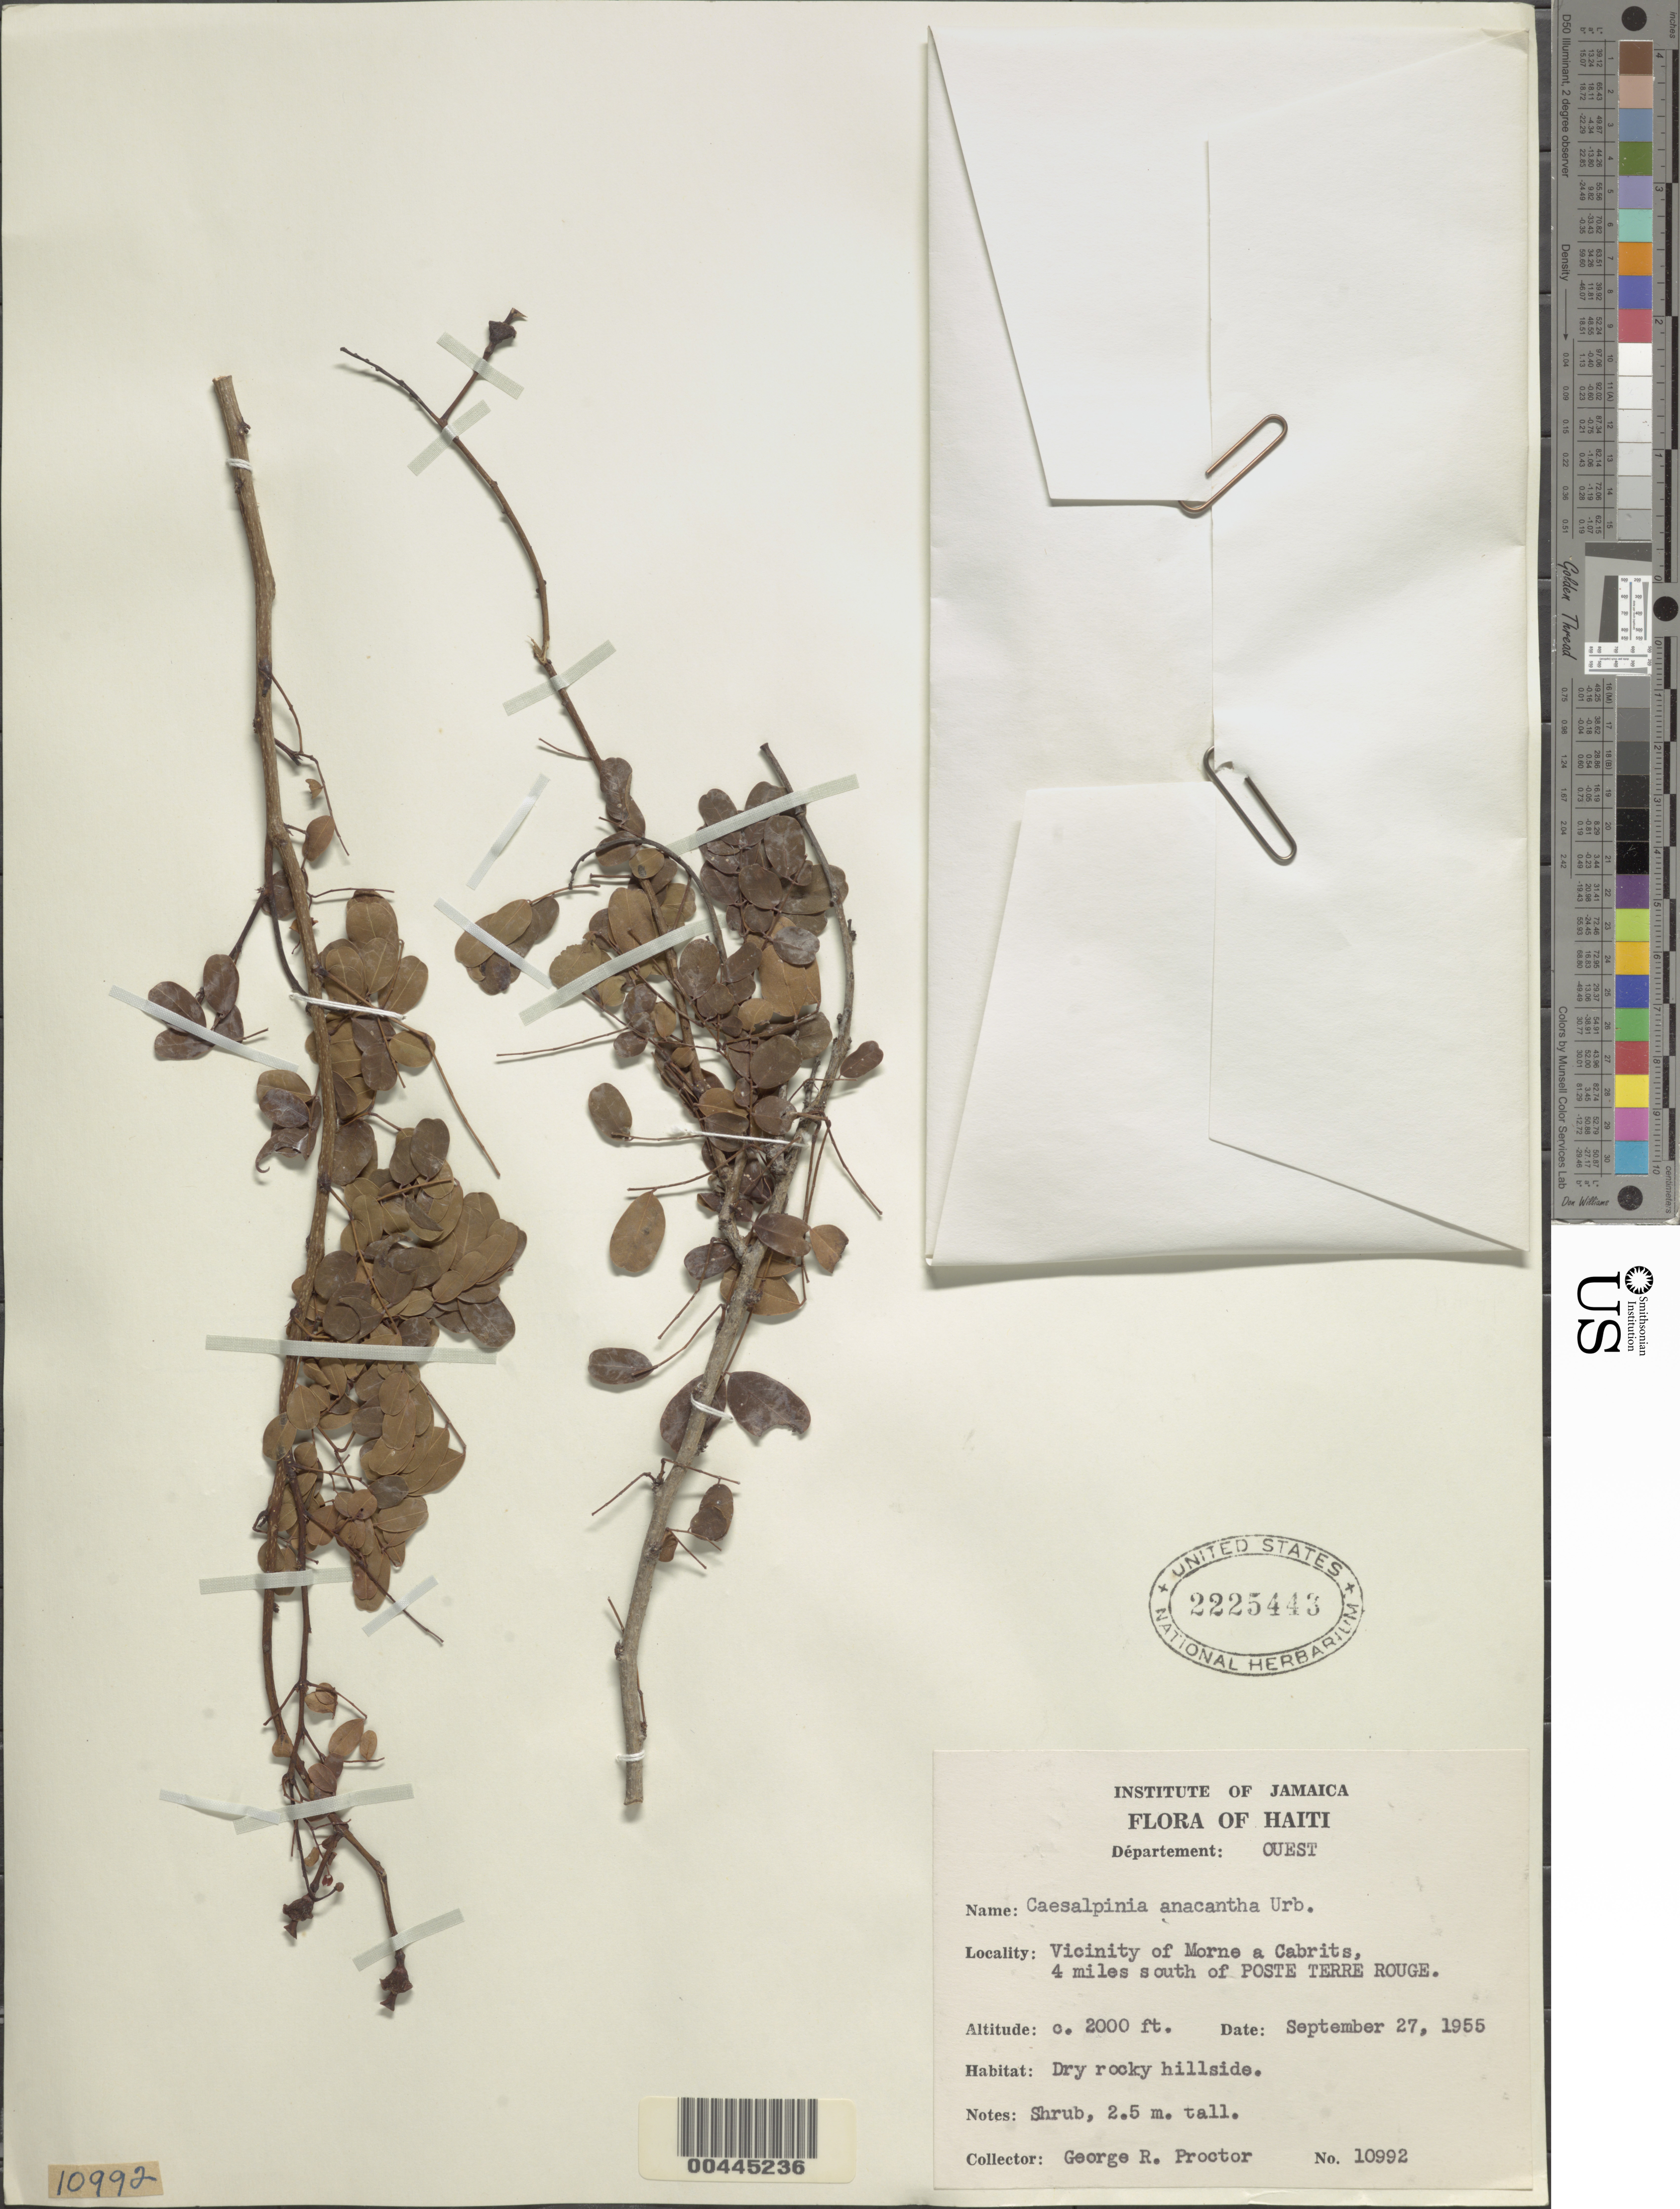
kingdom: Plantae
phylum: Tracheophyta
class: Magnoliopsida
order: Fabales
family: Fabaceae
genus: Caesalpinia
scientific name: Caesalpinia anacantha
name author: Urb.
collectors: G. R. Proctor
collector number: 10992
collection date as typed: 27 Sep 1955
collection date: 1955-09-27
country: Haiti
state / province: Ouest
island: Hispaniola Island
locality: Morne a cabrits, s of poste terre rouge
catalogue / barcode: US 2225443